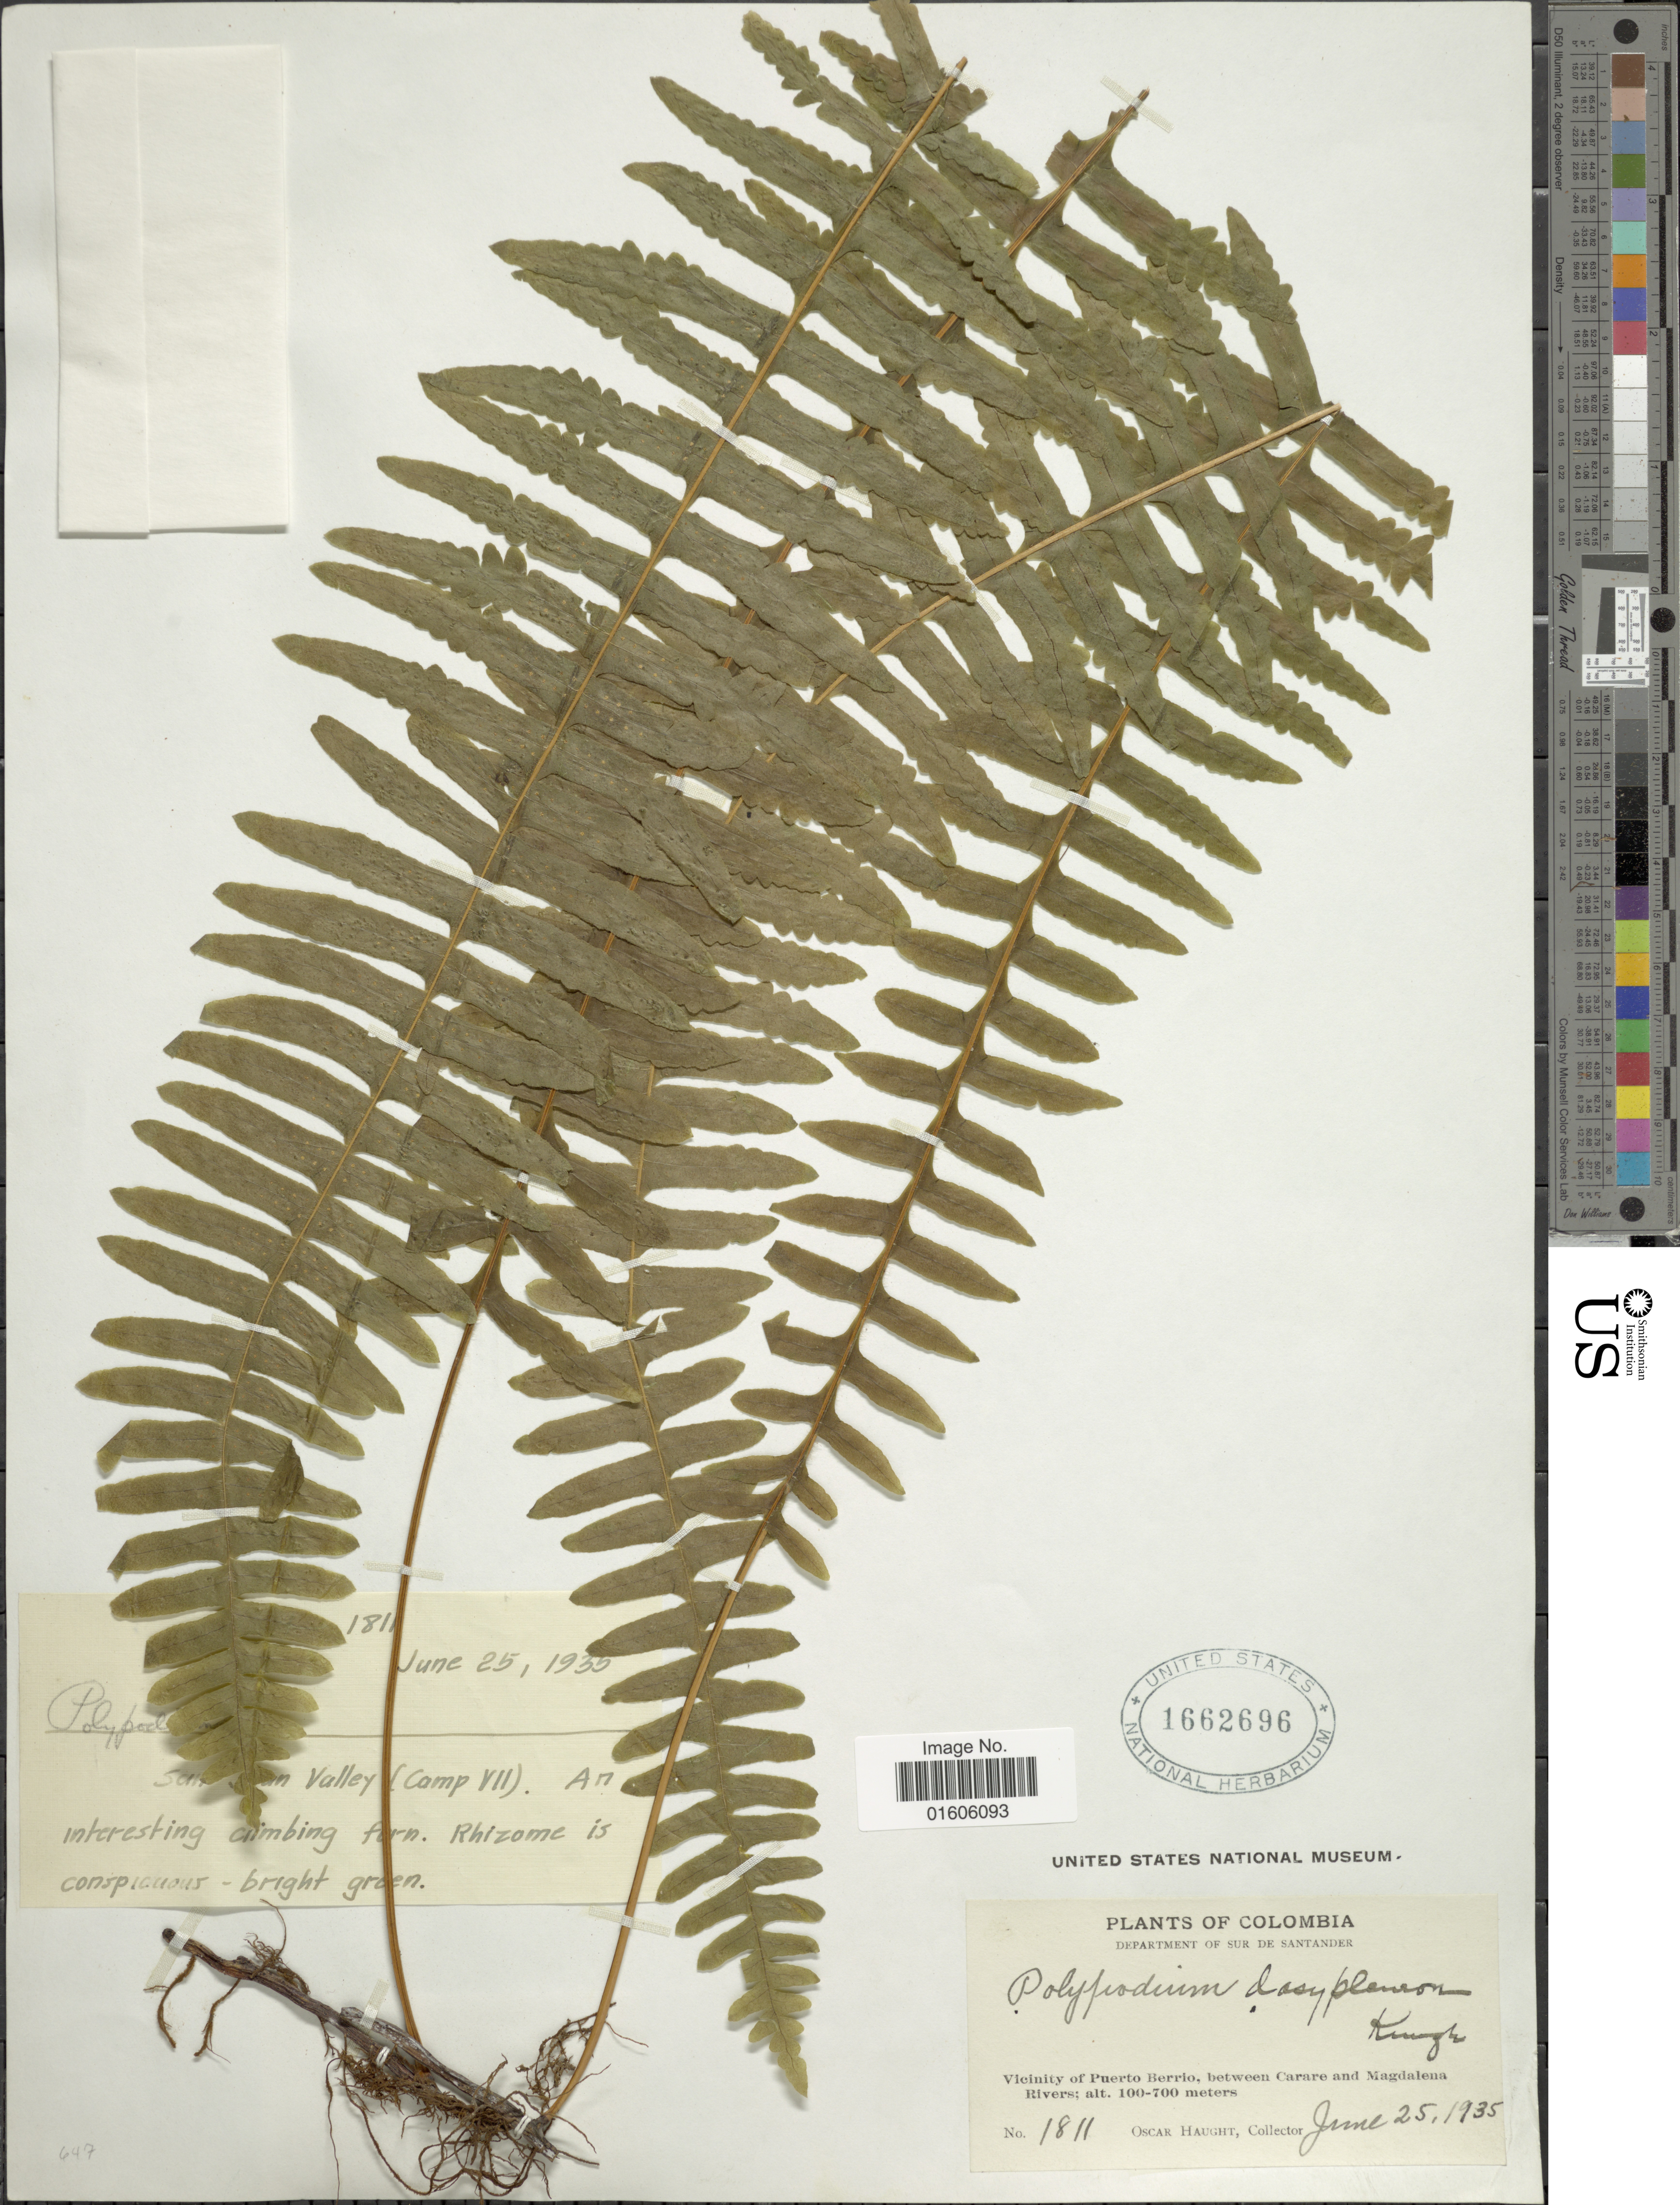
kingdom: Plantae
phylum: Tracheophyta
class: Polypodiopsida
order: Polypodiales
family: Polypodiaceae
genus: Serpocaulon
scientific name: Serpocaulon dasypleuron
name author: (Kunze) A.R. Sm.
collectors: O. L. Haught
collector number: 1811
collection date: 1935-06-25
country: Colombia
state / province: Santander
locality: Department of Sur de Santander. Vicinity of Puerto Berrio, between Carare and Magdalena Rivers.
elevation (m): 100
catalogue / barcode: US 1662696